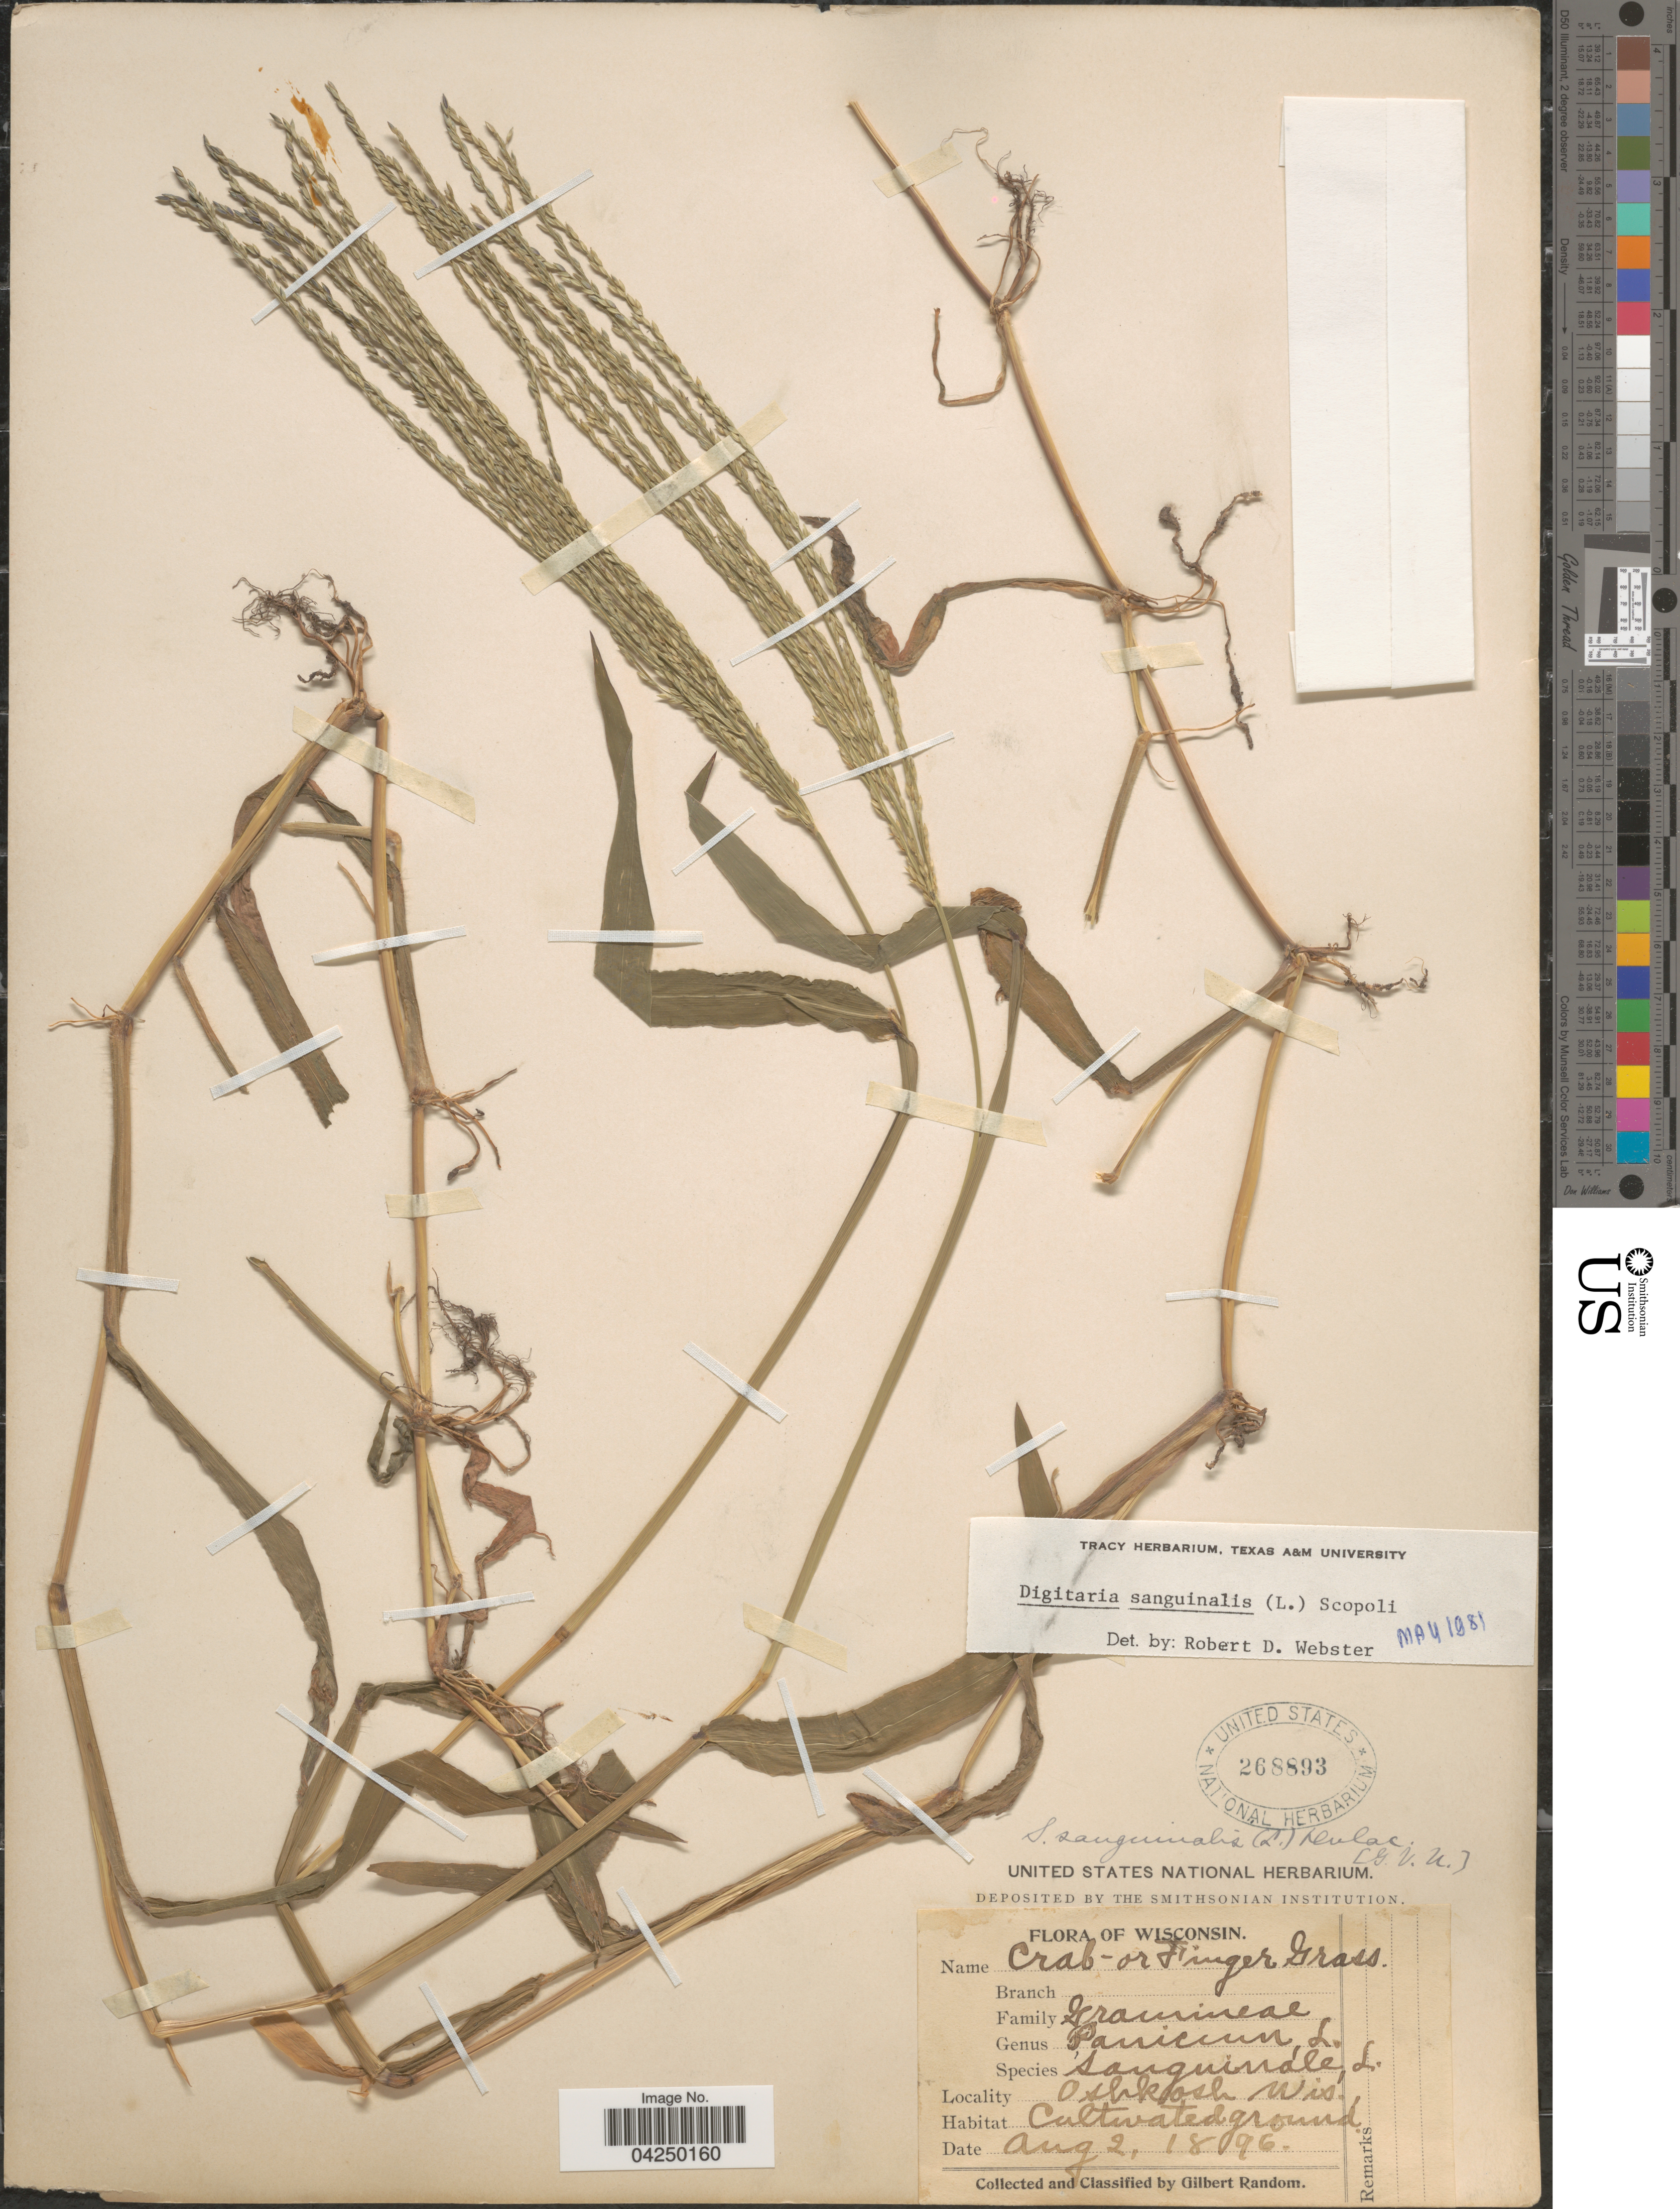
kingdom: Plantae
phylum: Tracheophyta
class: Liliopsida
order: Poales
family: Poaceae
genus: Digitaria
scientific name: Digitaria sanguinalis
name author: (L.) Scop.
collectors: G. Random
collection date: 1896-08-02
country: United States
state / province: Wisconsin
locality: Oshkosh. Cultivated ground.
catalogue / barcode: US 268893